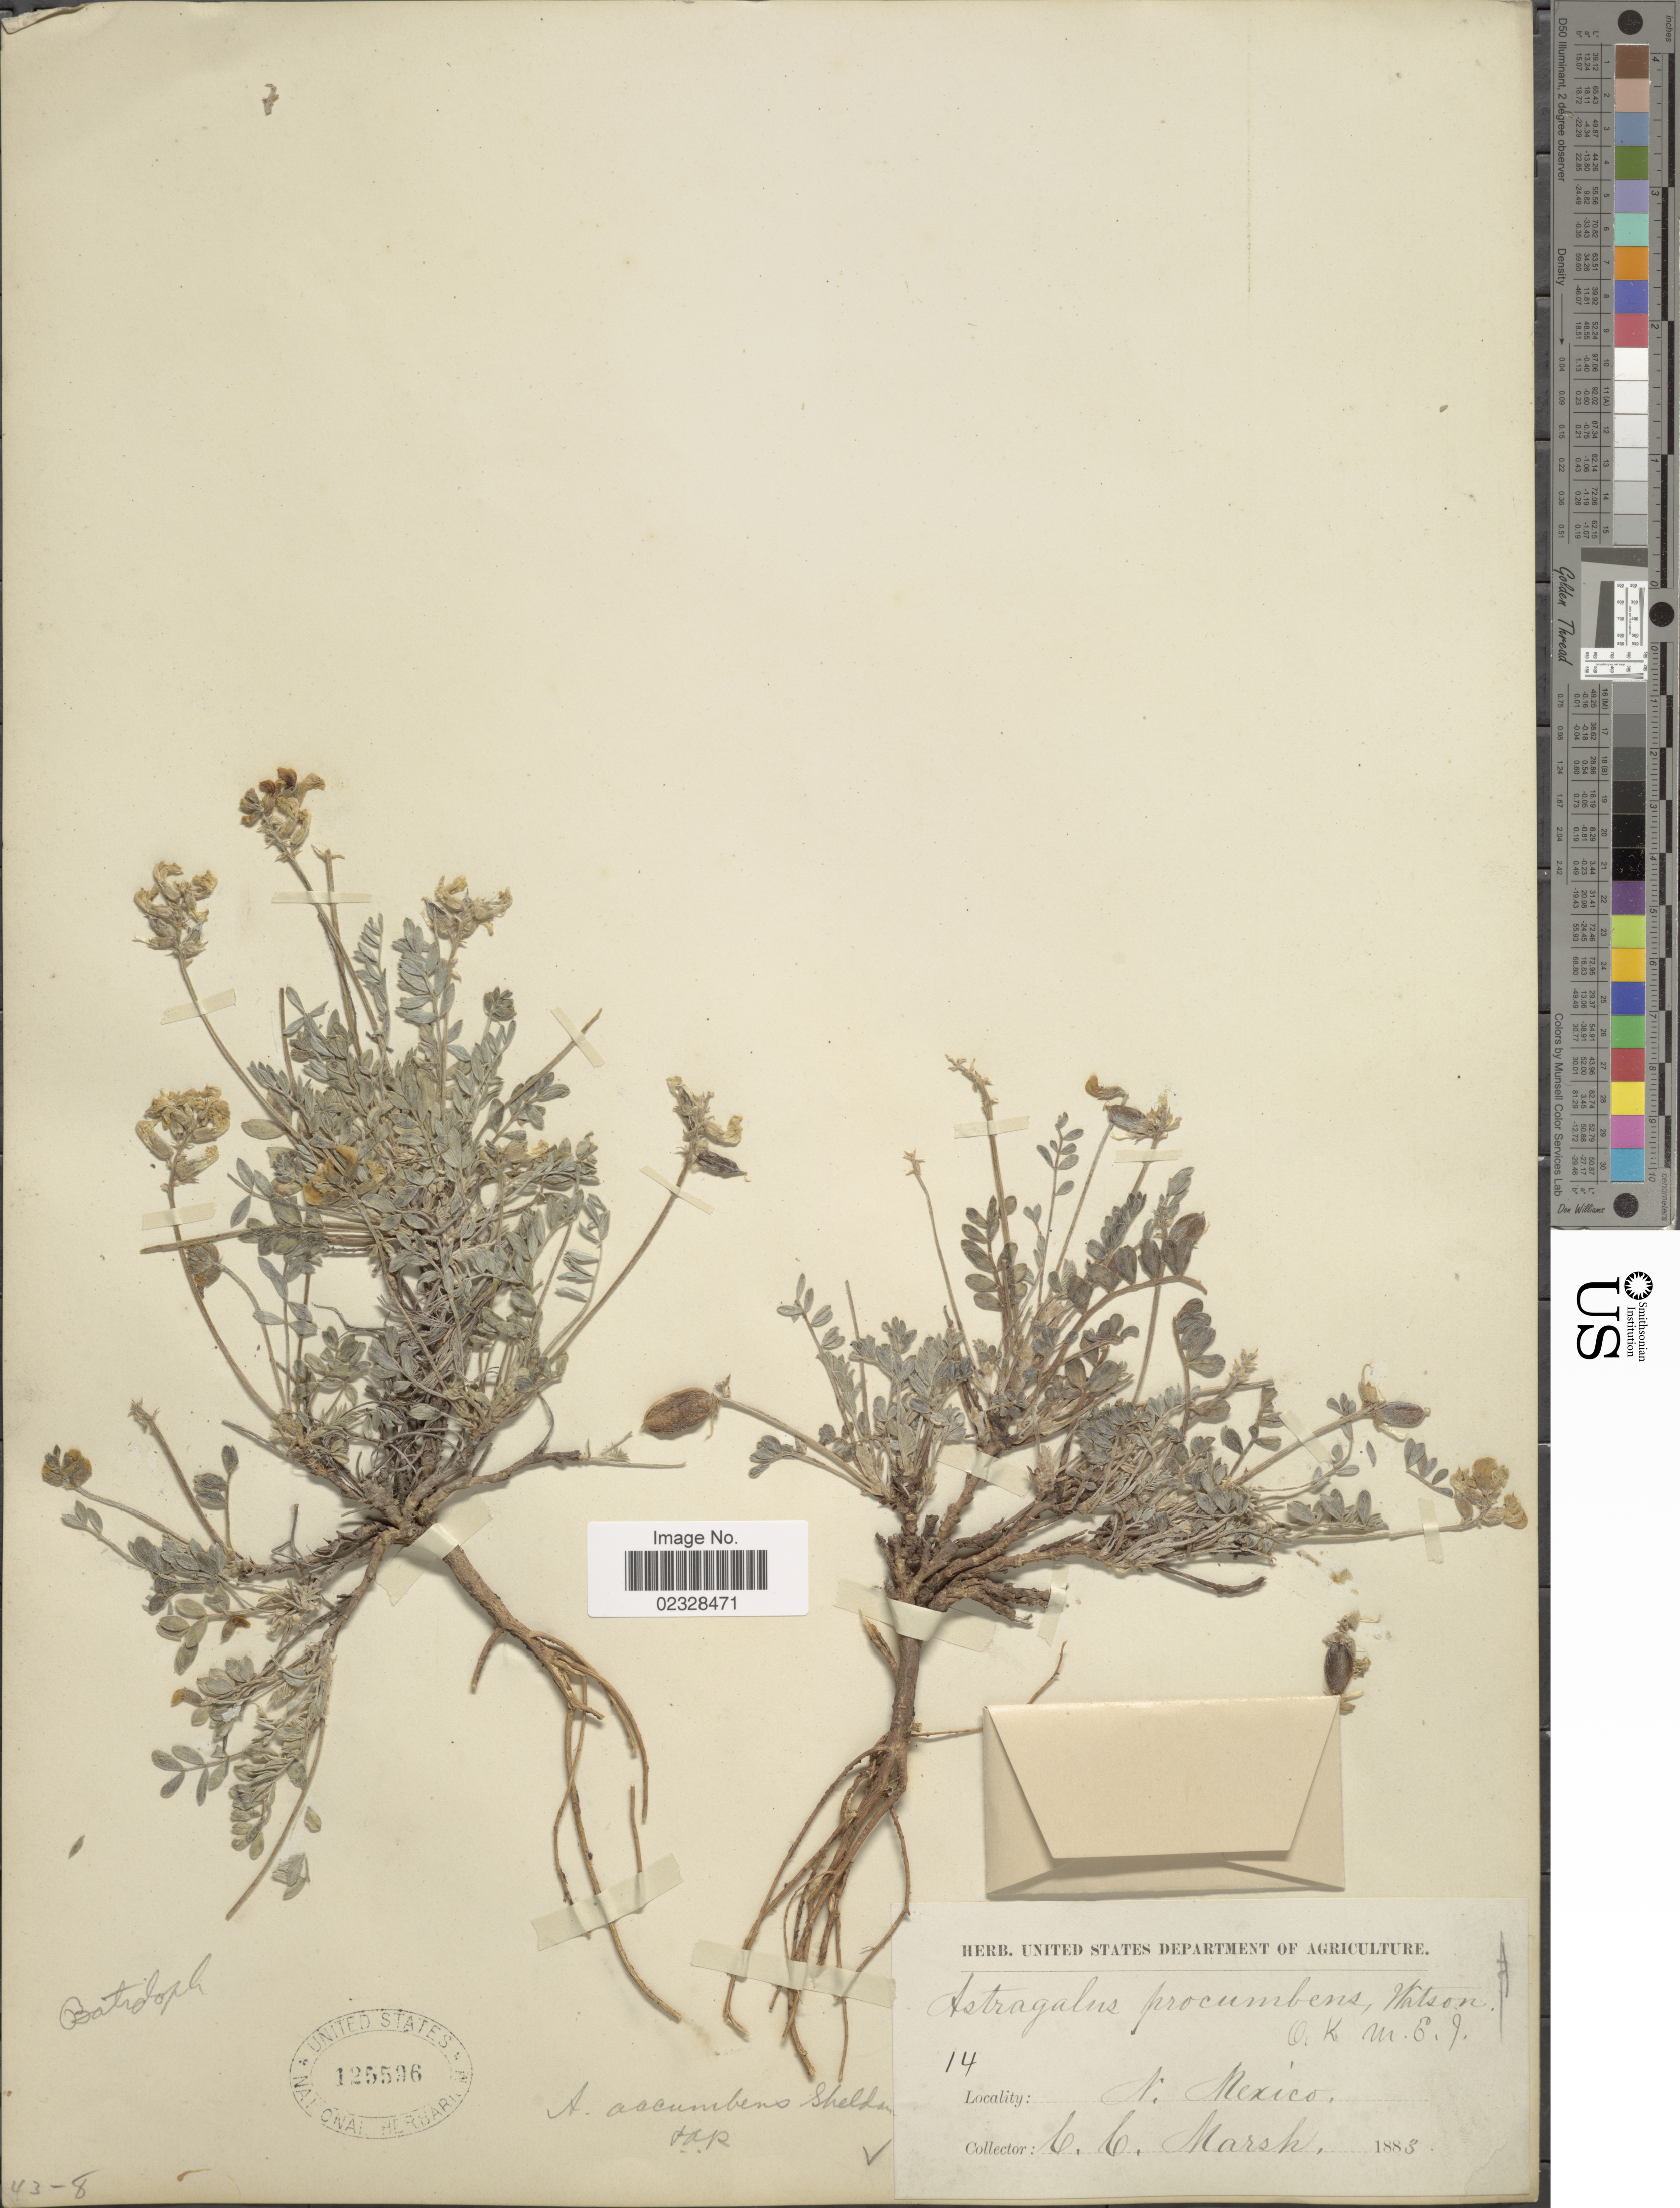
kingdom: Plantae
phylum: Tracheophyta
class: Magnoliopsida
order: Fabales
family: Fabaceae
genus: Astragalus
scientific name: Astragalus accumbens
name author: E. Sheld.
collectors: C. C. Marsh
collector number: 14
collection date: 1888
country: United States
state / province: New Mexico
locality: N. Mexico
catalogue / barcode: US 125596